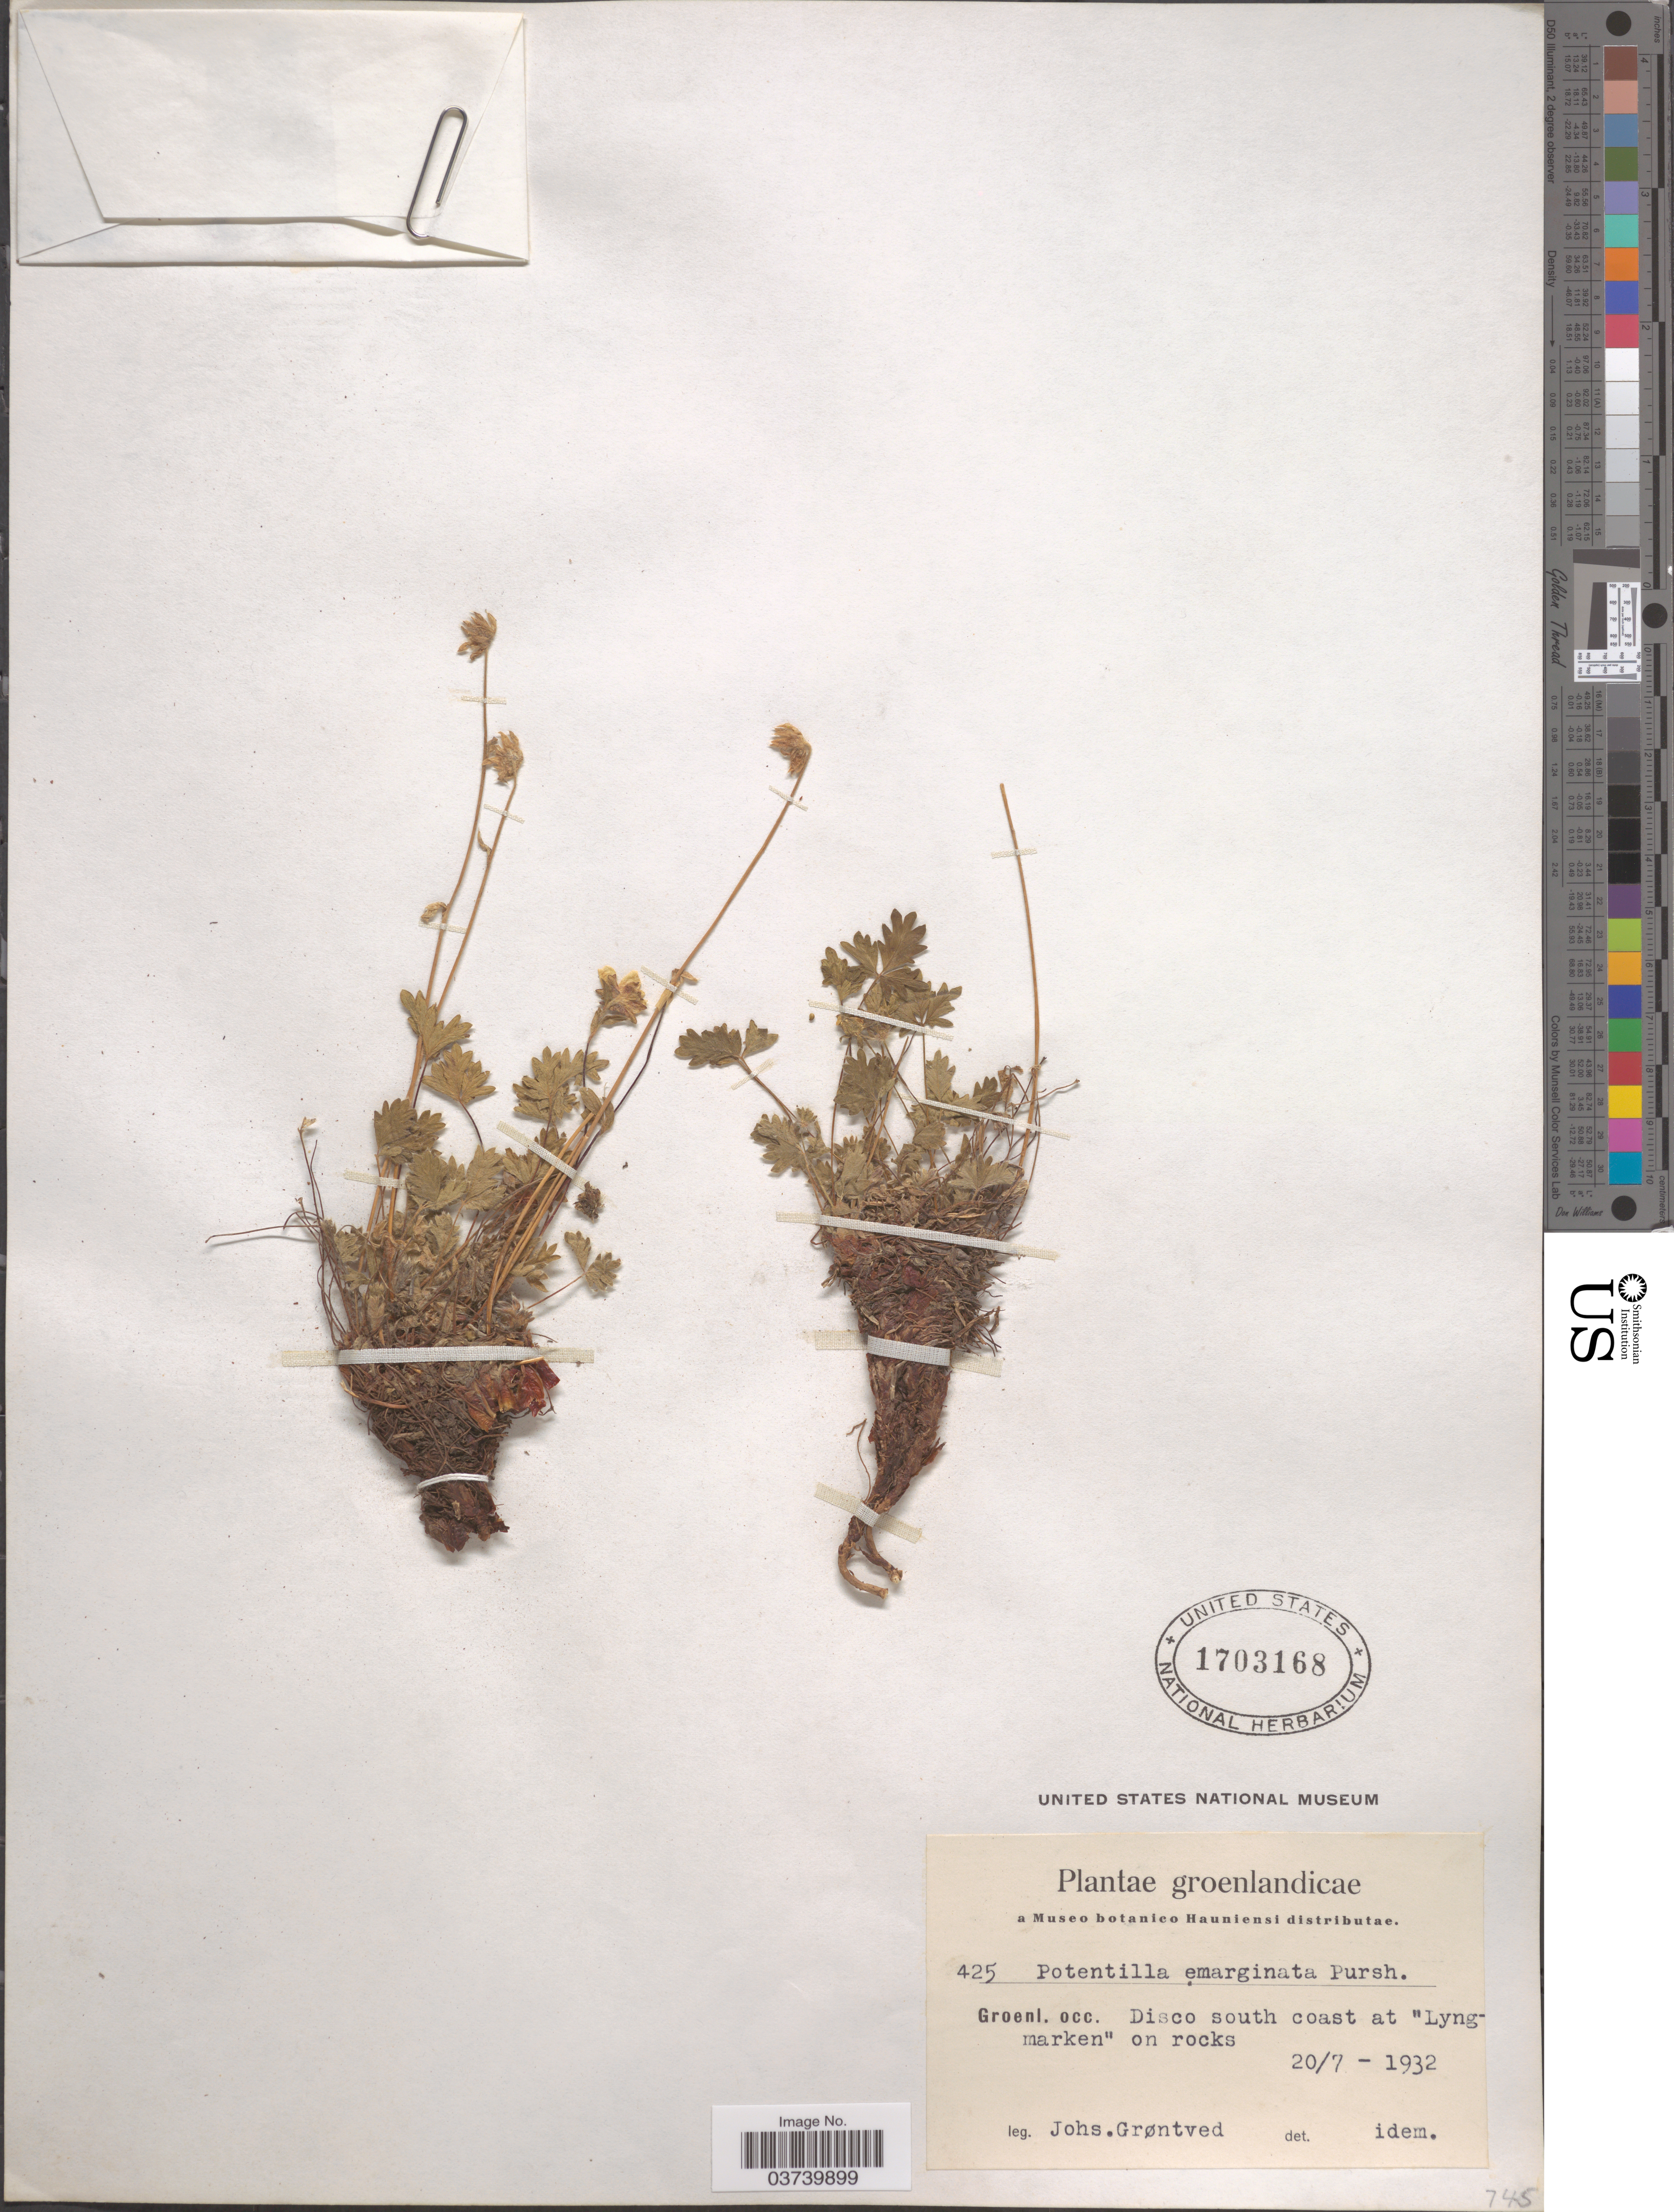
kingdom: Plantae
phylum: Tracheophyta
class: Magnoliopsida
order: Rosales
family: Rosaceae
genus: Potentilla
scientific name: Potentilla hyparctica subsp. hyparctica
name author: Malte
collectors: J. Grøntved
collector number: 425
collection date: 1932-07-20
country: Greenland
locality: Groenl. occ. Disco south coast at "Lyngmarken"on rocks.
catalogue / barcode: US 1703168